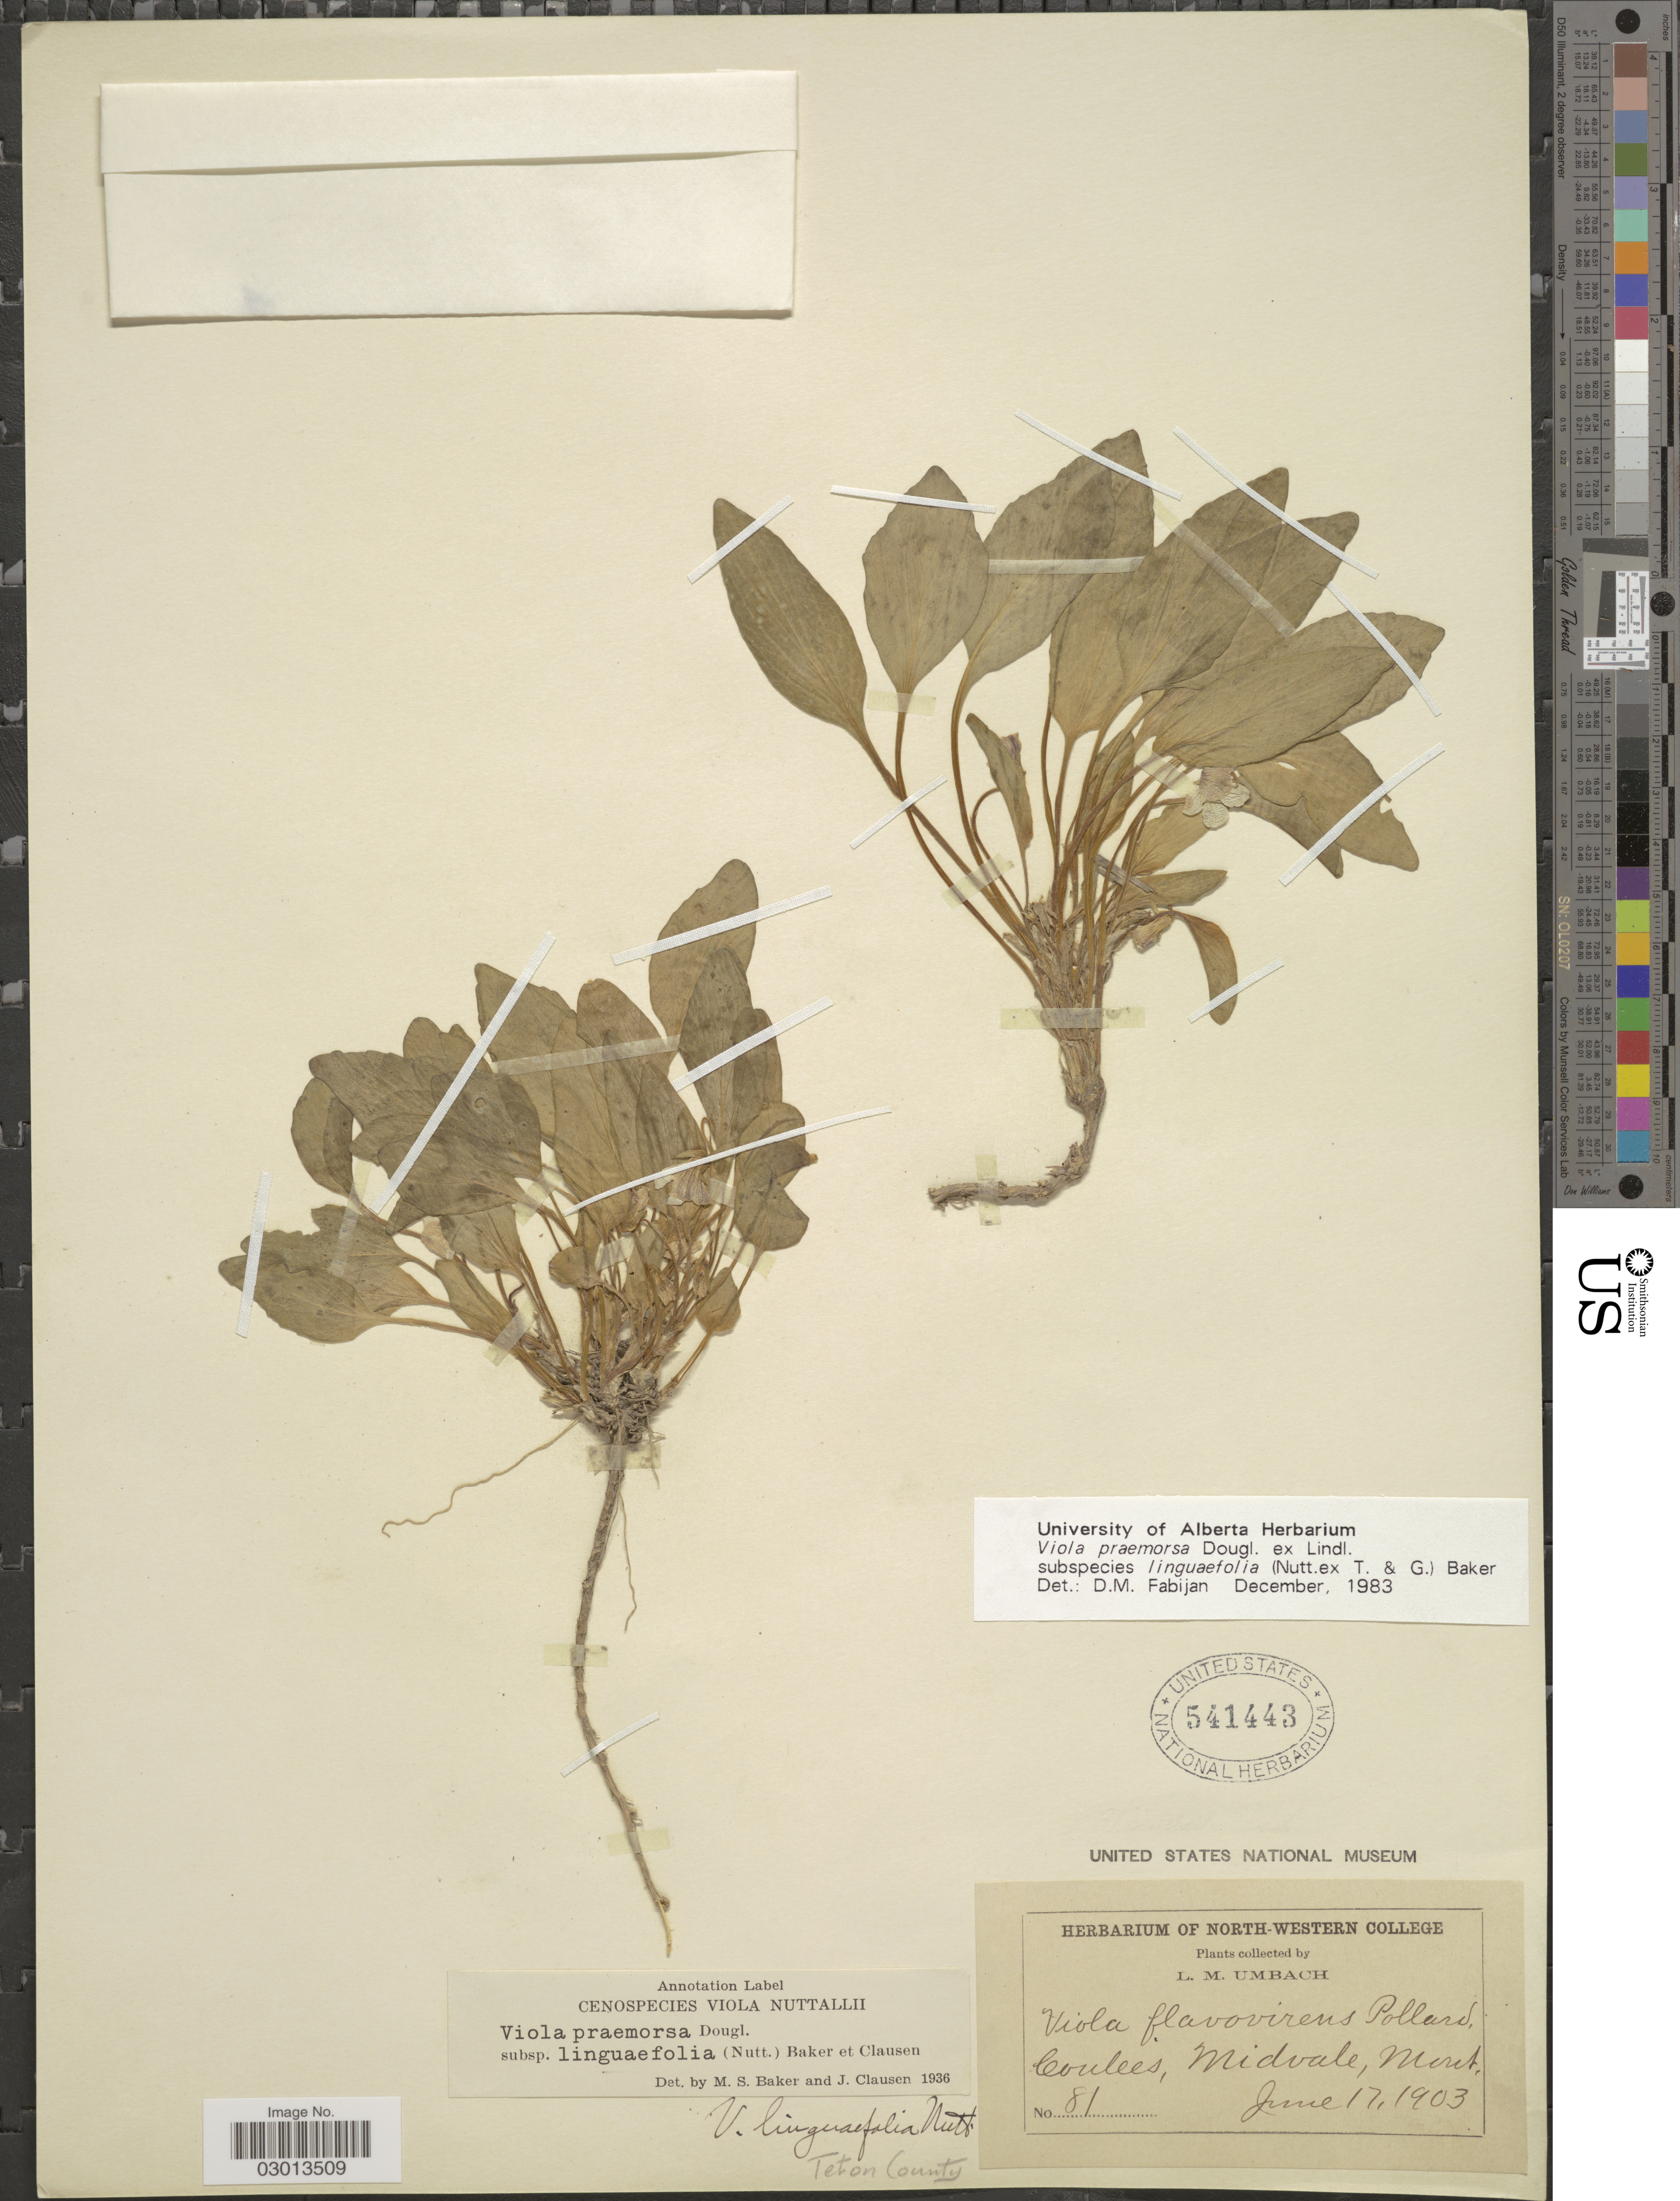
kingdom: Plantae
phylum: Tracheophyta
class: Magnoliopsida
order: Malpighiales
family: Violaceae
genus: Viola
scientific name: Viola praemorsa subsp. linguifolia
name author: (Nutt.) M.S. Baker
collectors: L. M. Umbach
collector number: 81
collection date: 1903-06-17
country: United States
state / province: Montana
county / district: Lincoln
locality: Coulees, Midvale.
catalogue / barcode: US 541443